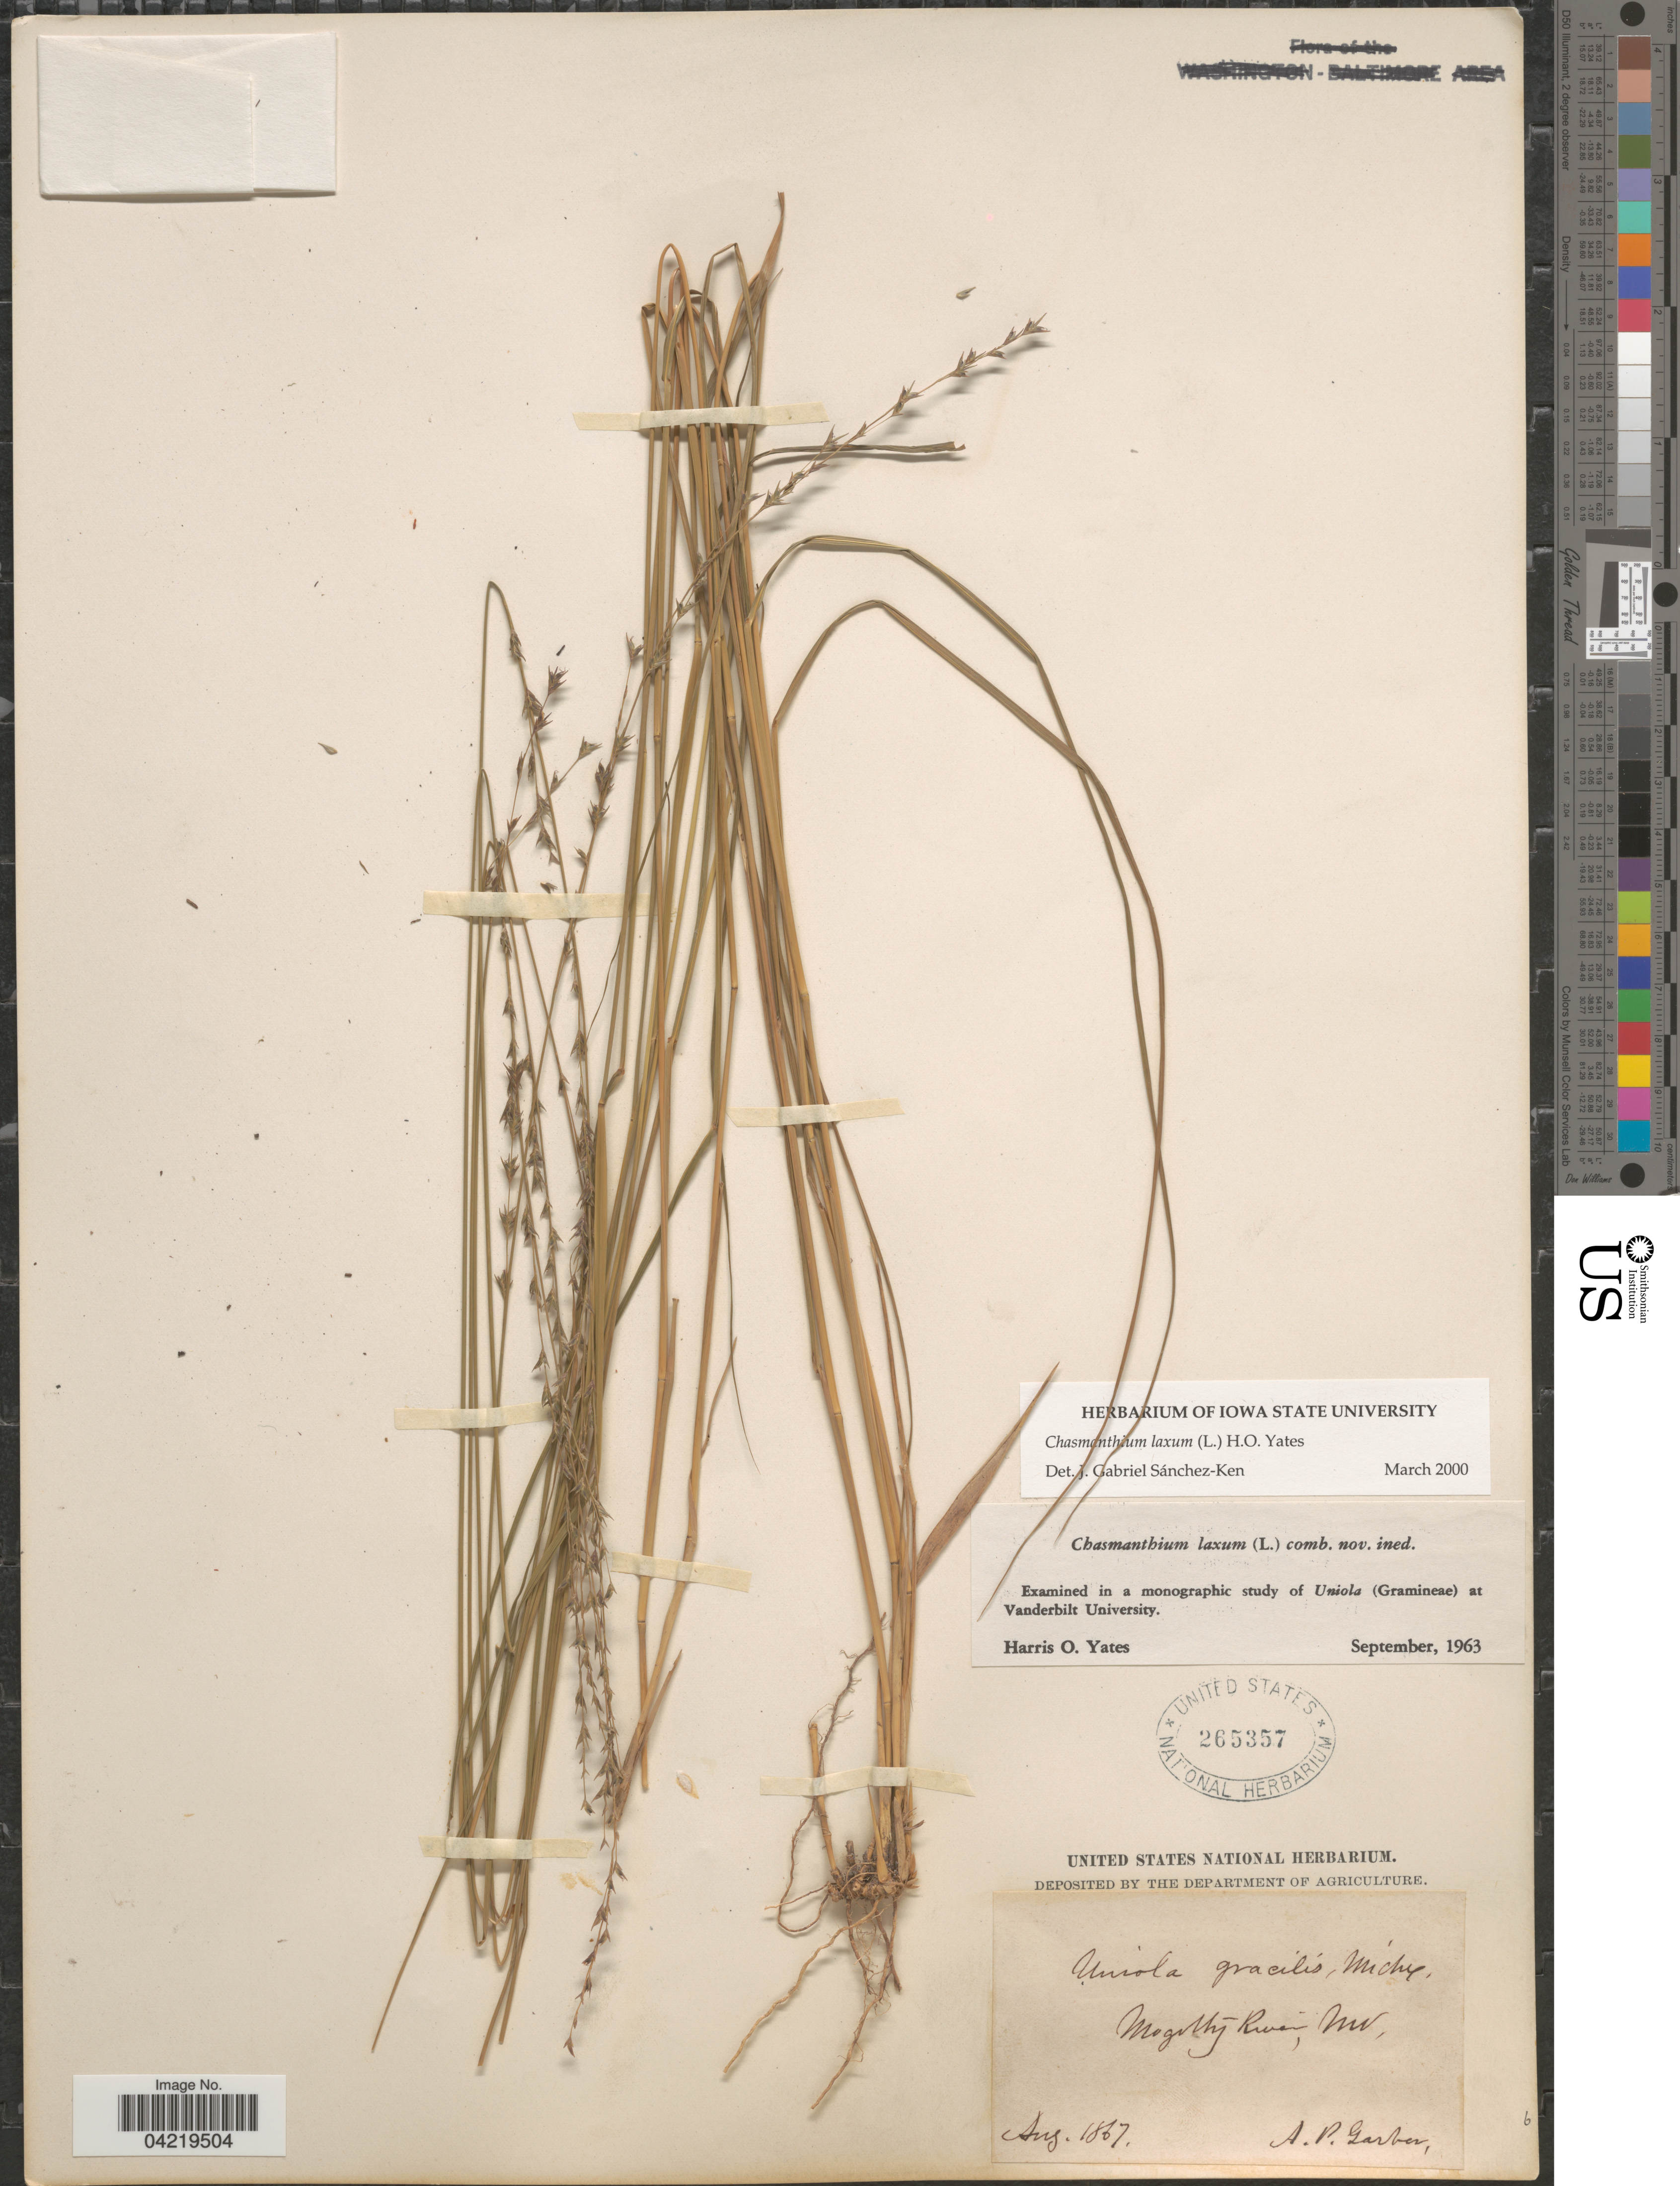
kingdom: Plantae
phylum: Tracheophyta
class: Liliopsida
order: Poales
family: Poaceae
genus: Chasmanthium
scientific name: Chasmanthium laxum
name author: (L.) H.O. Yates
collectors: A. P. Garber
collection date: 1867-08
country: United States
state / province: Mississippi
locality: Magothy River.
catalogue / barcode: US 265357